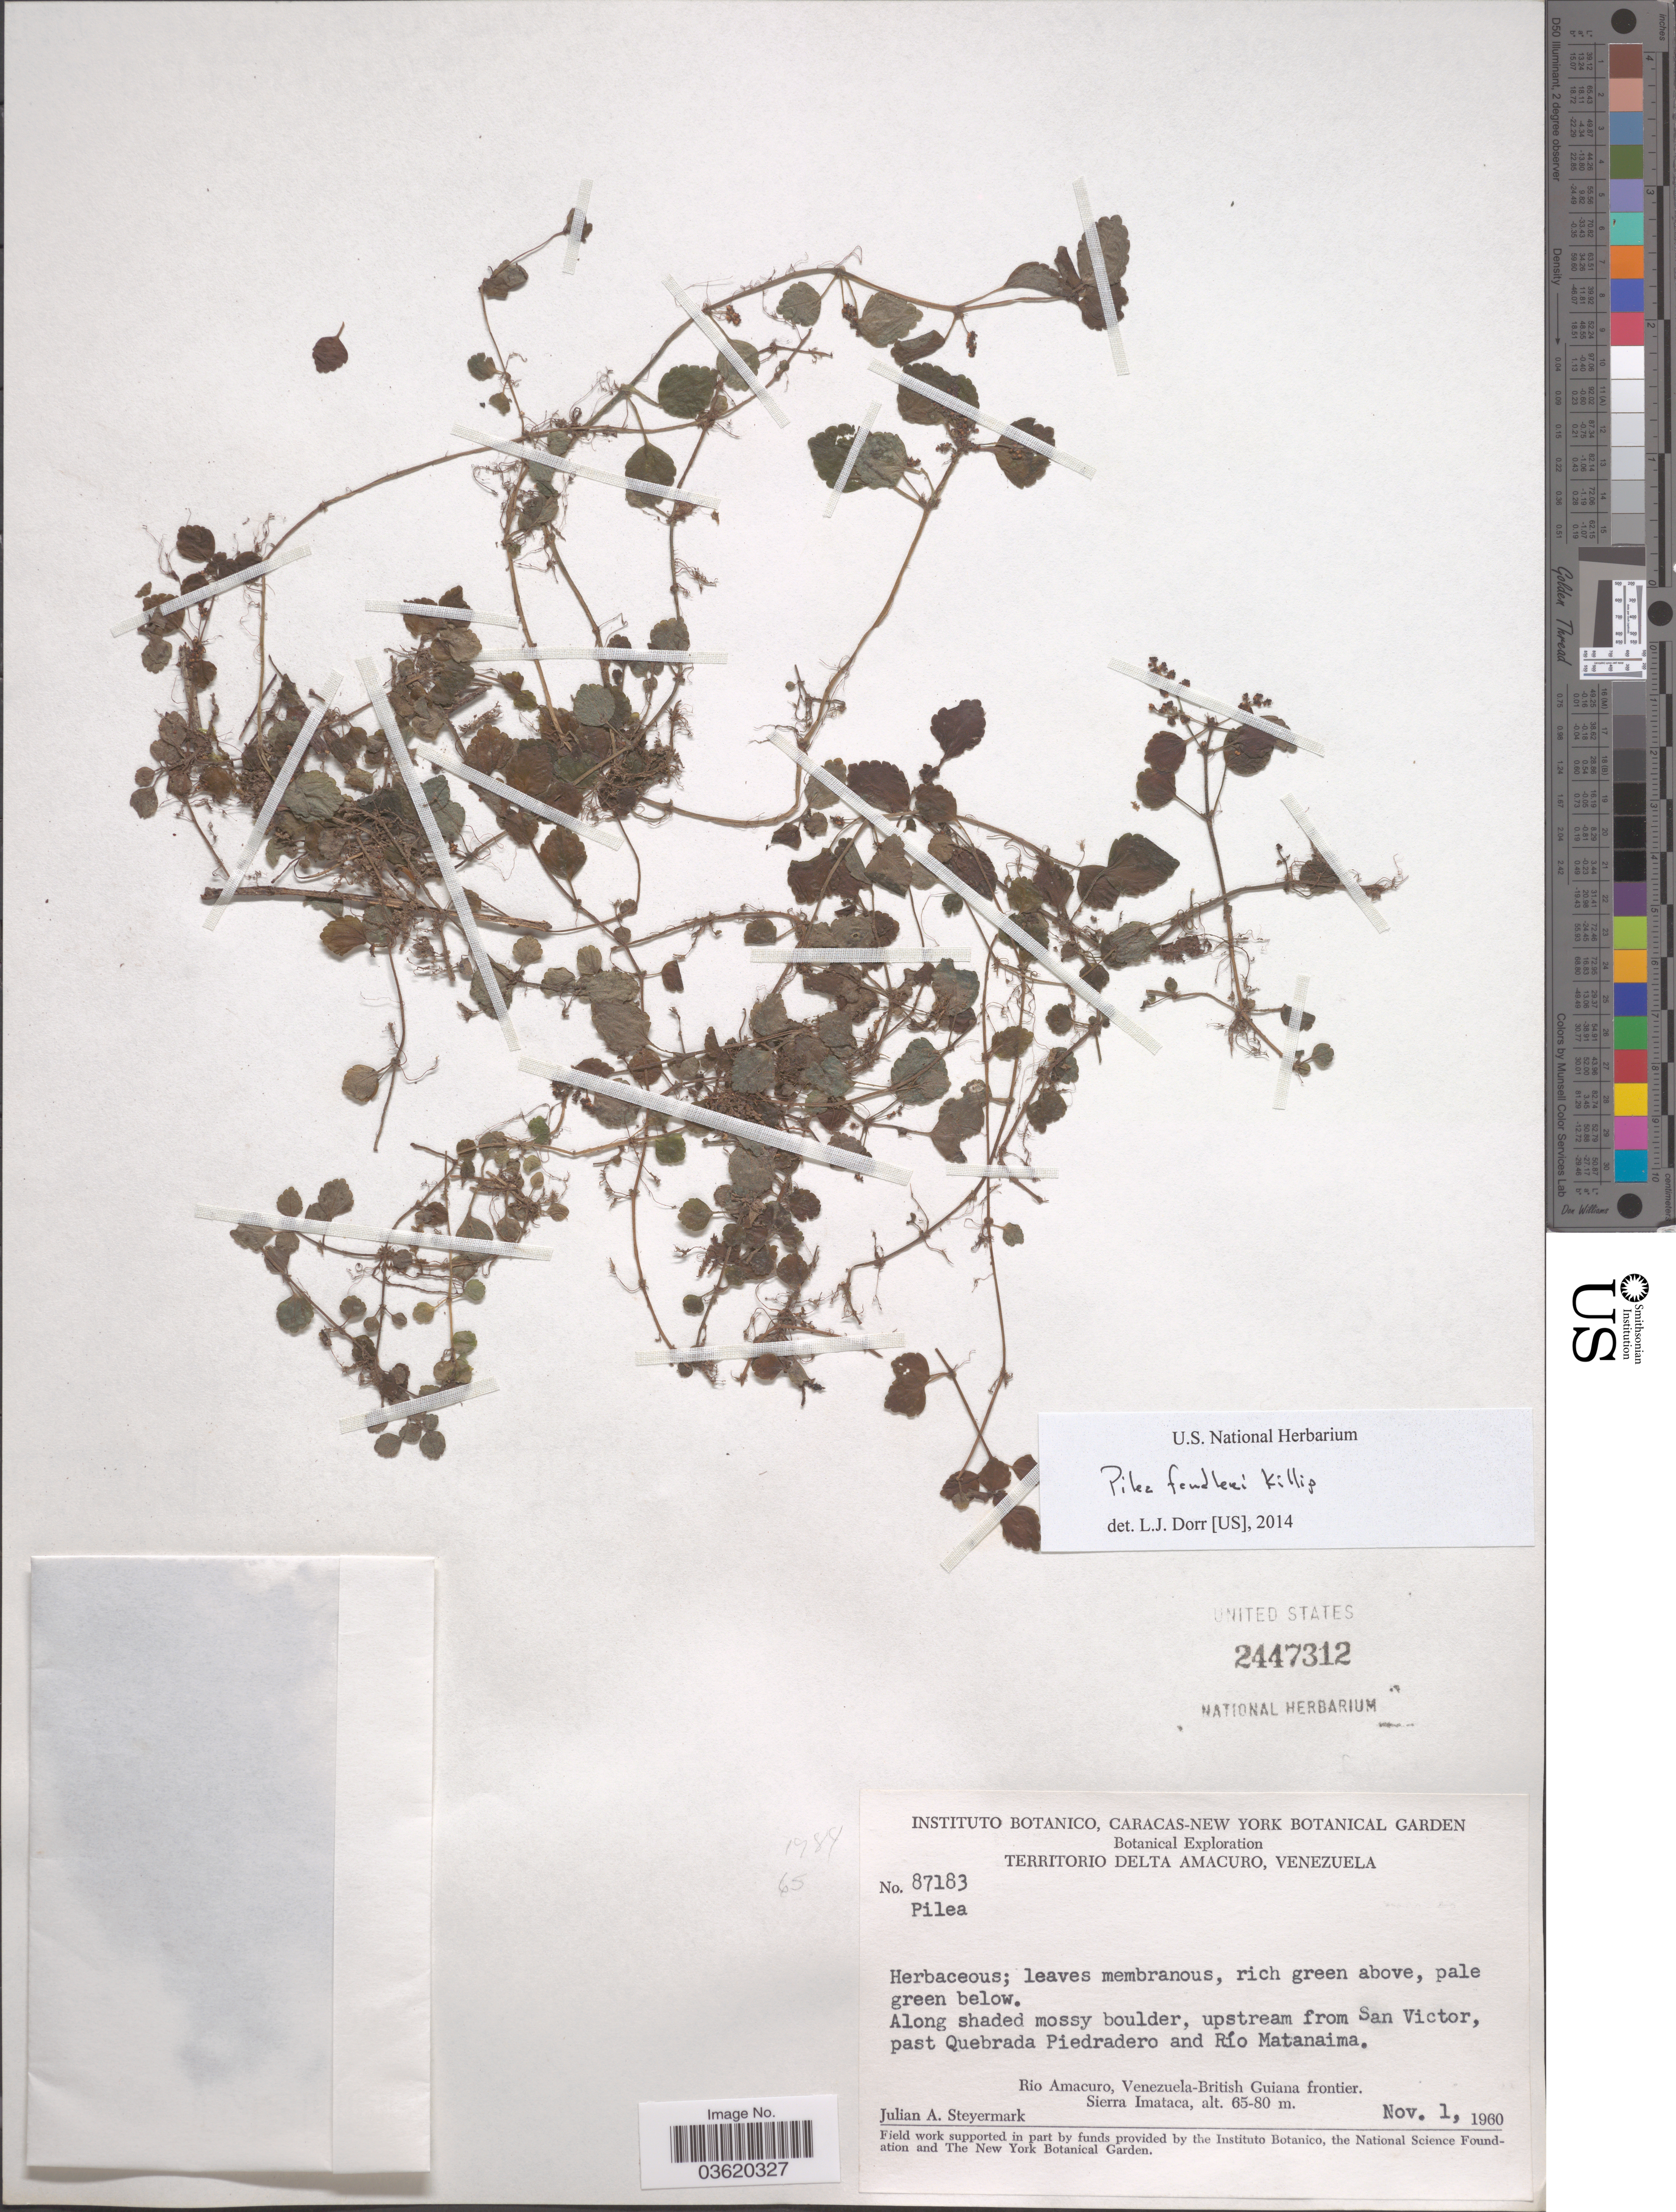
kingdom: Plantae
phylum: Tracheophyta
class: Magnoliopsida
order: Rosales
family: Urticaceae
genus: Pilea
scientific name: Pilea fendleri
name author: Killip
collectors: J. Steyermark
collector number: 87183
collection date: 1960-11-01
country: Venezuela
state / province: Delta Amacuro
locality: Territorio Delta Amaruco. Along shaded mossy boulder, upstream from San Victor, past Quebrada Piedradero and Río Matanaima. Rio Amacuro, Venezuela-British Guiana frontier. Sierra Imataca.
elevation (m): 65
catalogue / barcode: US 2447312